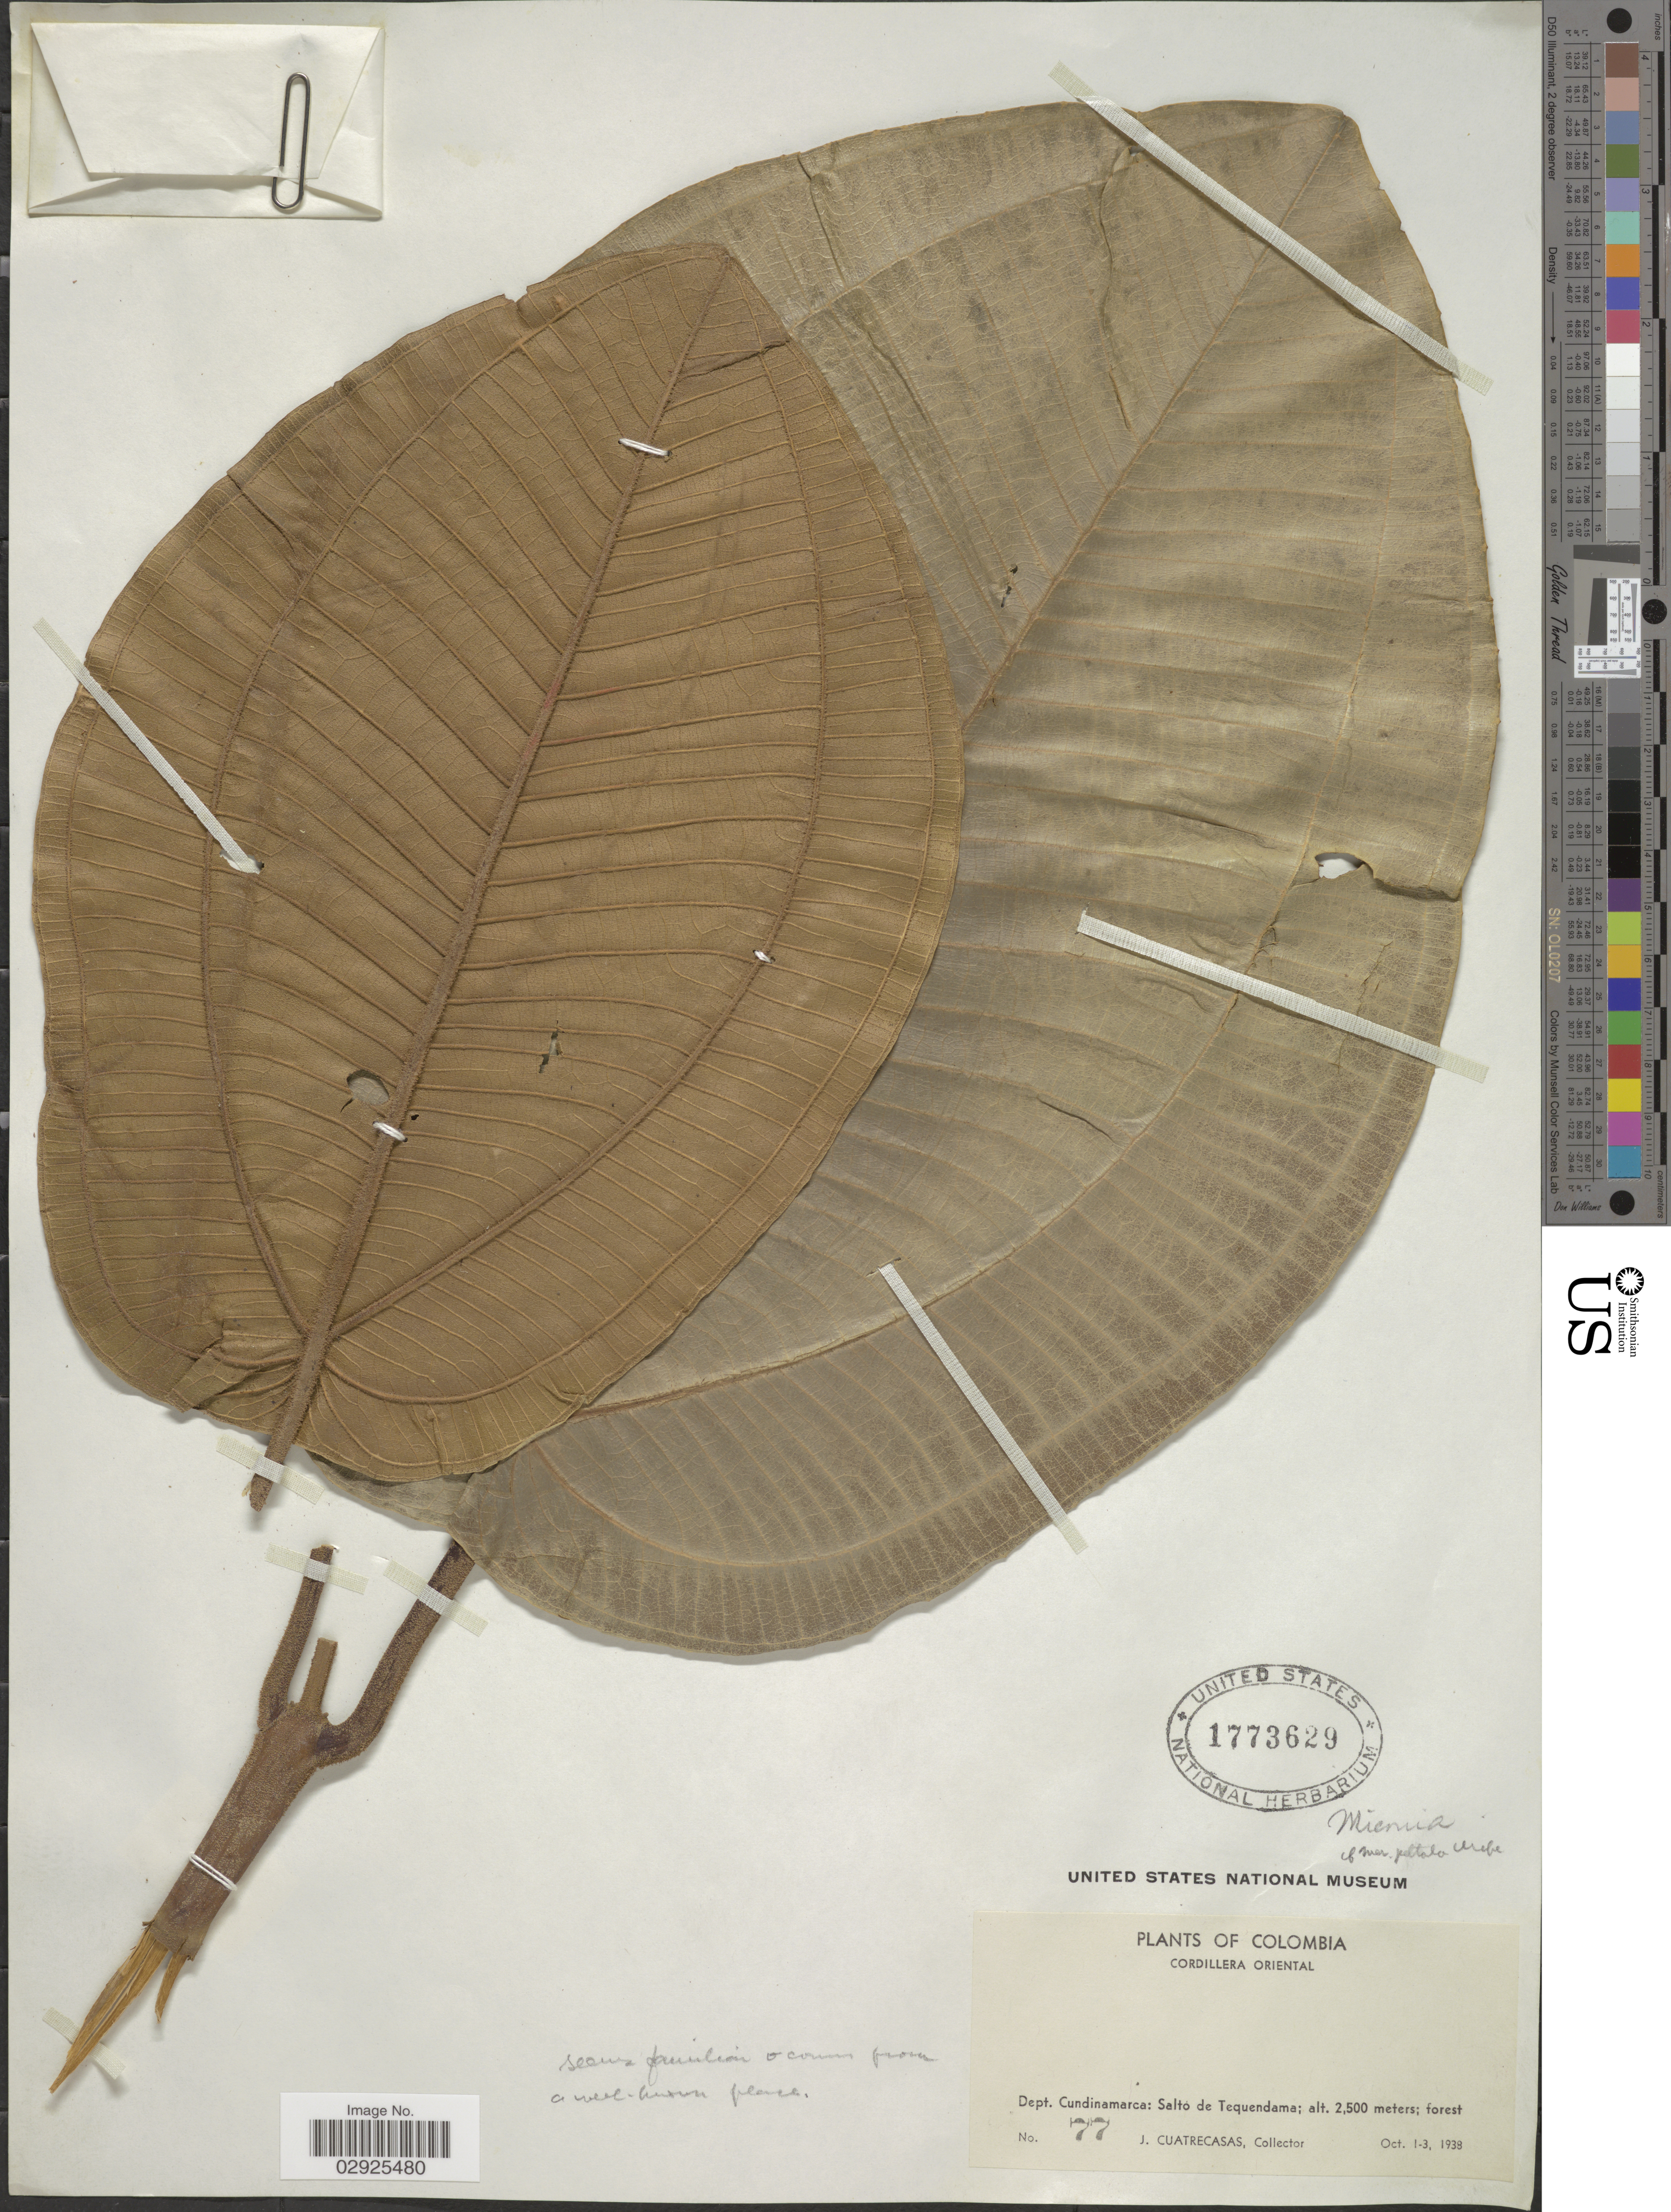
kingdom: Plantae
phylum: Tracheophyta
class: Magnoliopsida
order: Myrtales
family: Melastomataceae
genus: Meriania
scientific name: Meriania peltata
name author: L. Uribe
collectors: J. Cuatrecasas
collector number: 77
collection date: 1938-10-01/1938-10-03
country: Colombia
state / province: Cundinamarca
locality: Dept. Cundinamarca: Salto de Tequendama, Cordillera Oriental.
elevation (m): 2500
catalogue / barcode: US 1773629